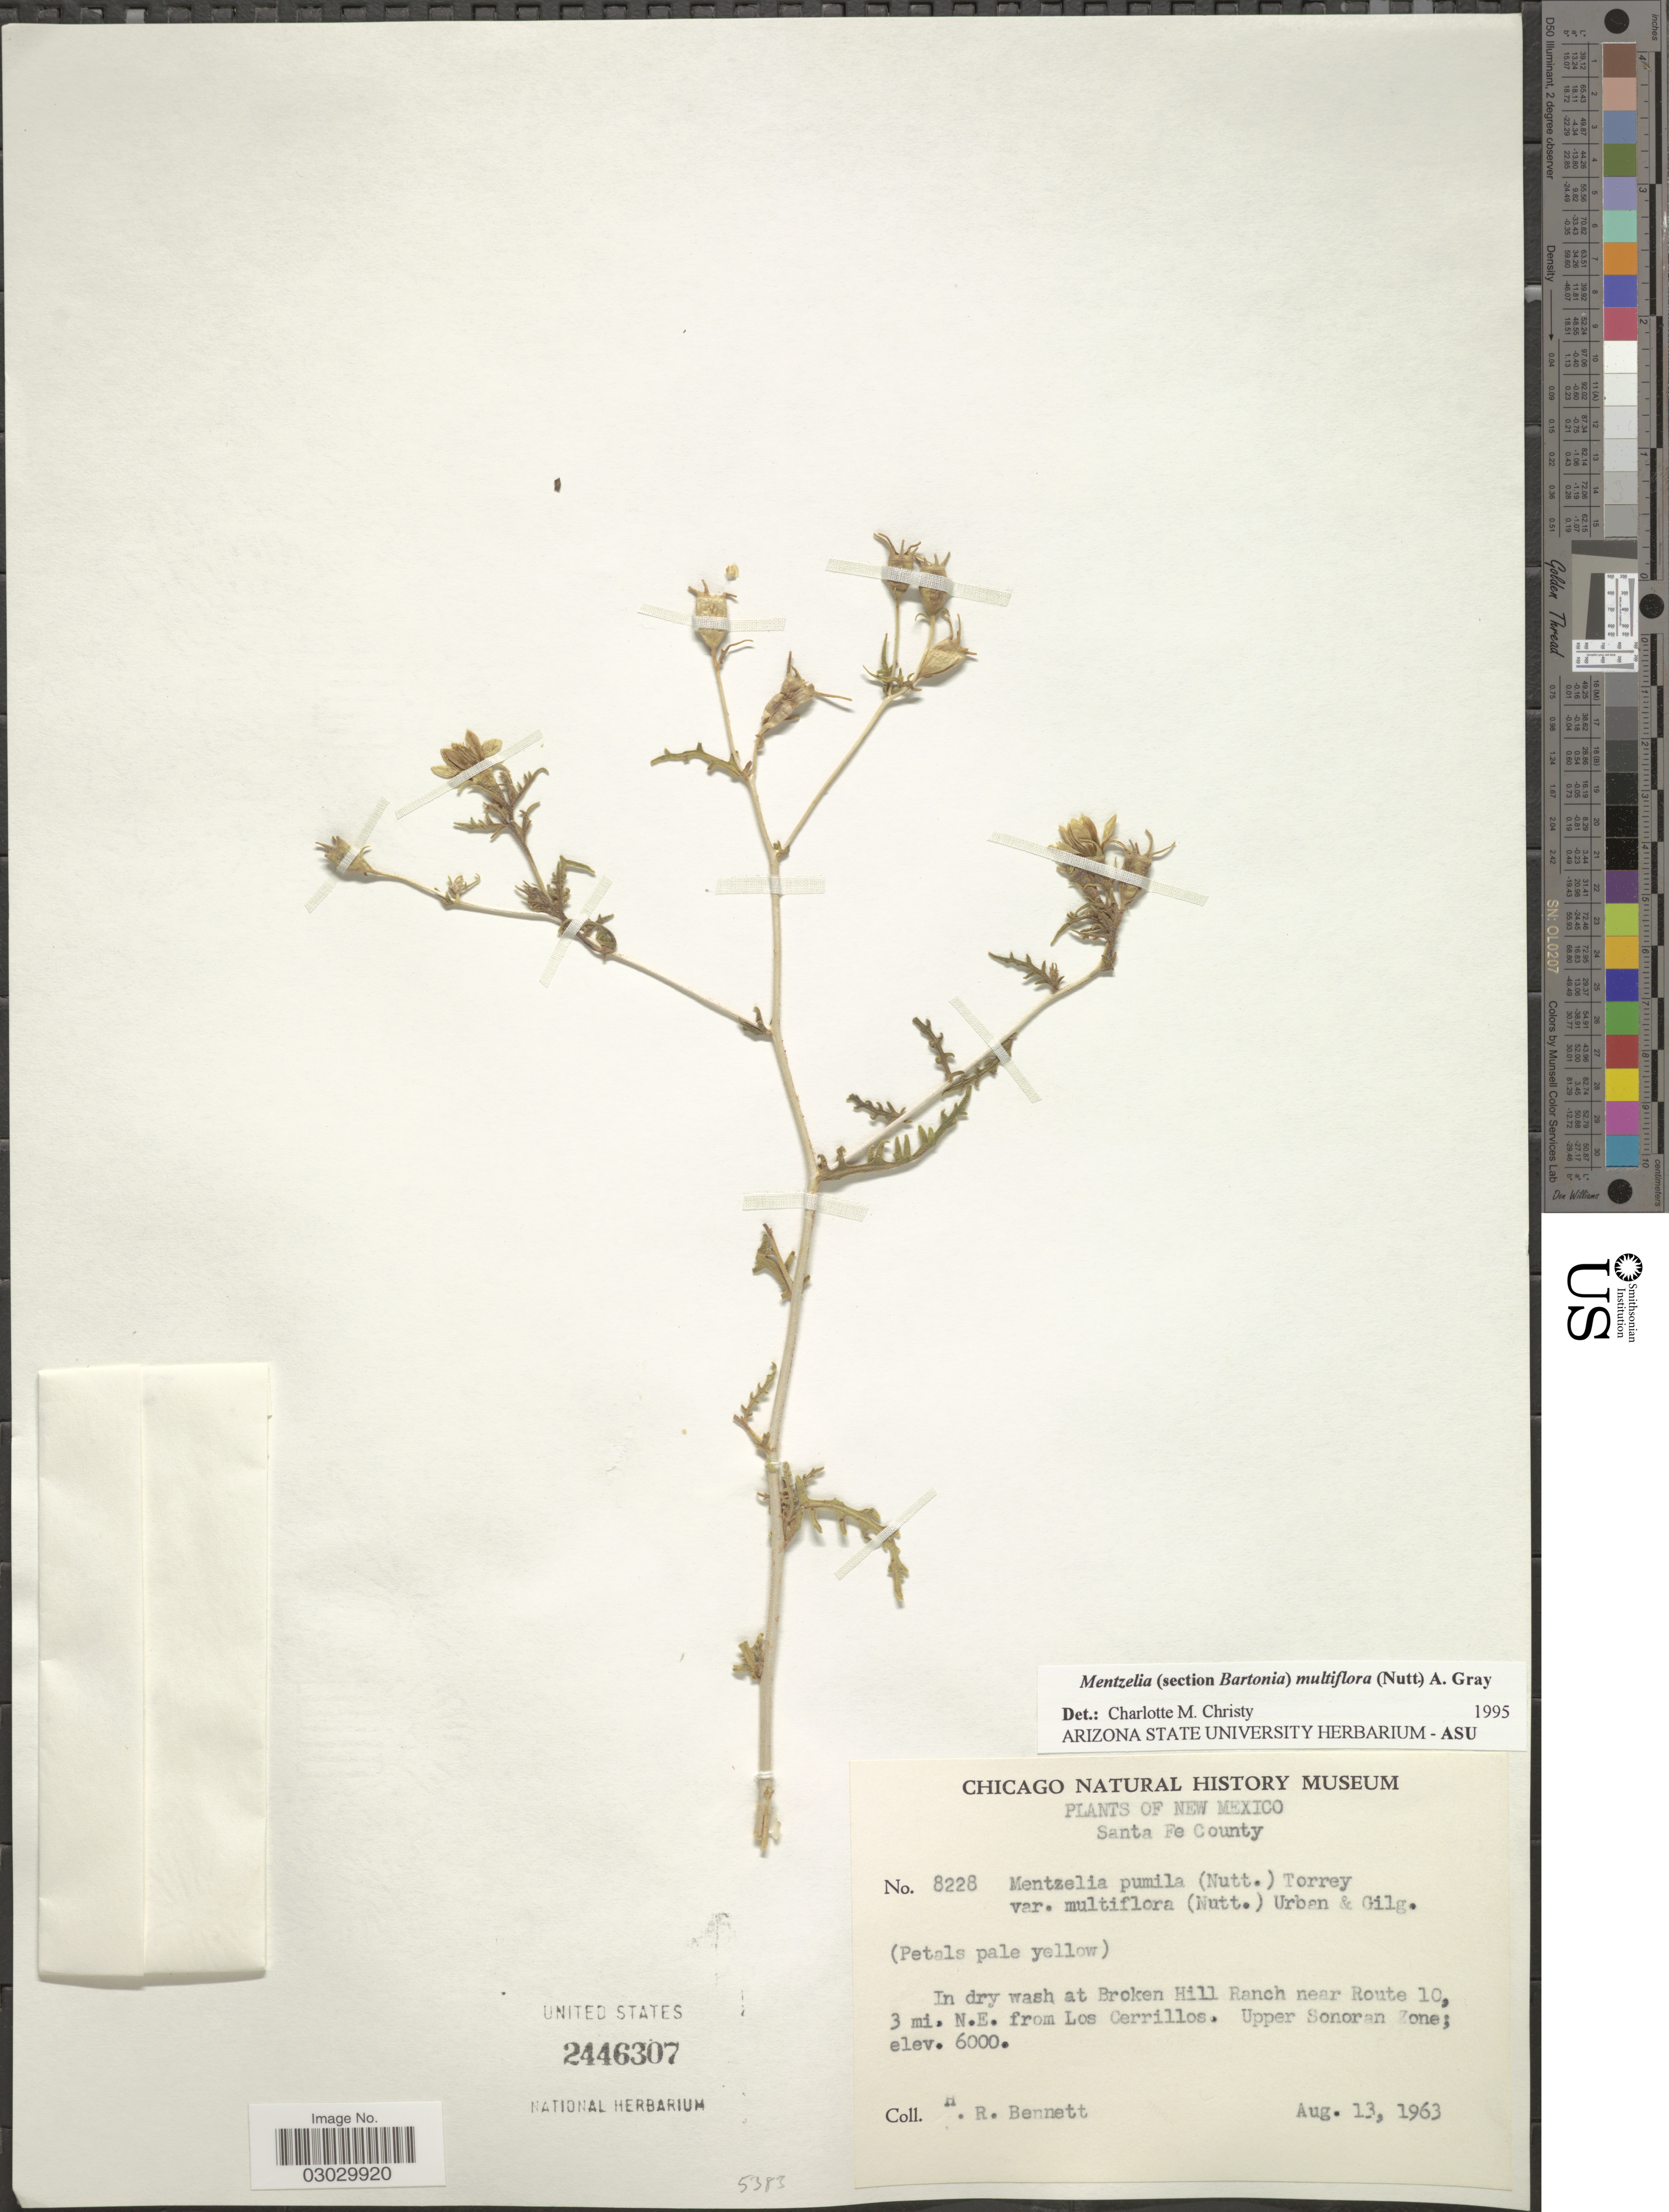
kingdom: Plantae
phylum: Tracheophyta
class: Magnoliopsida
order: Cornales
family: Loasaceae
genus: Mentzelia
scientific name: Mentzelia multiflora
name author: (Nutt.) A. Gray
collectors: H. R. Bennett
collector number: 8228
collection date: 1963-08-13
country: United States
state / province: New Mexico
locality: Santa Fe County. In dry wash at Broken Hill Ranch near Route 10, 3 mi. N.E. from Los Cerrillos. Upper Sonoran Zone.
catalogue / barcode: US 2446307